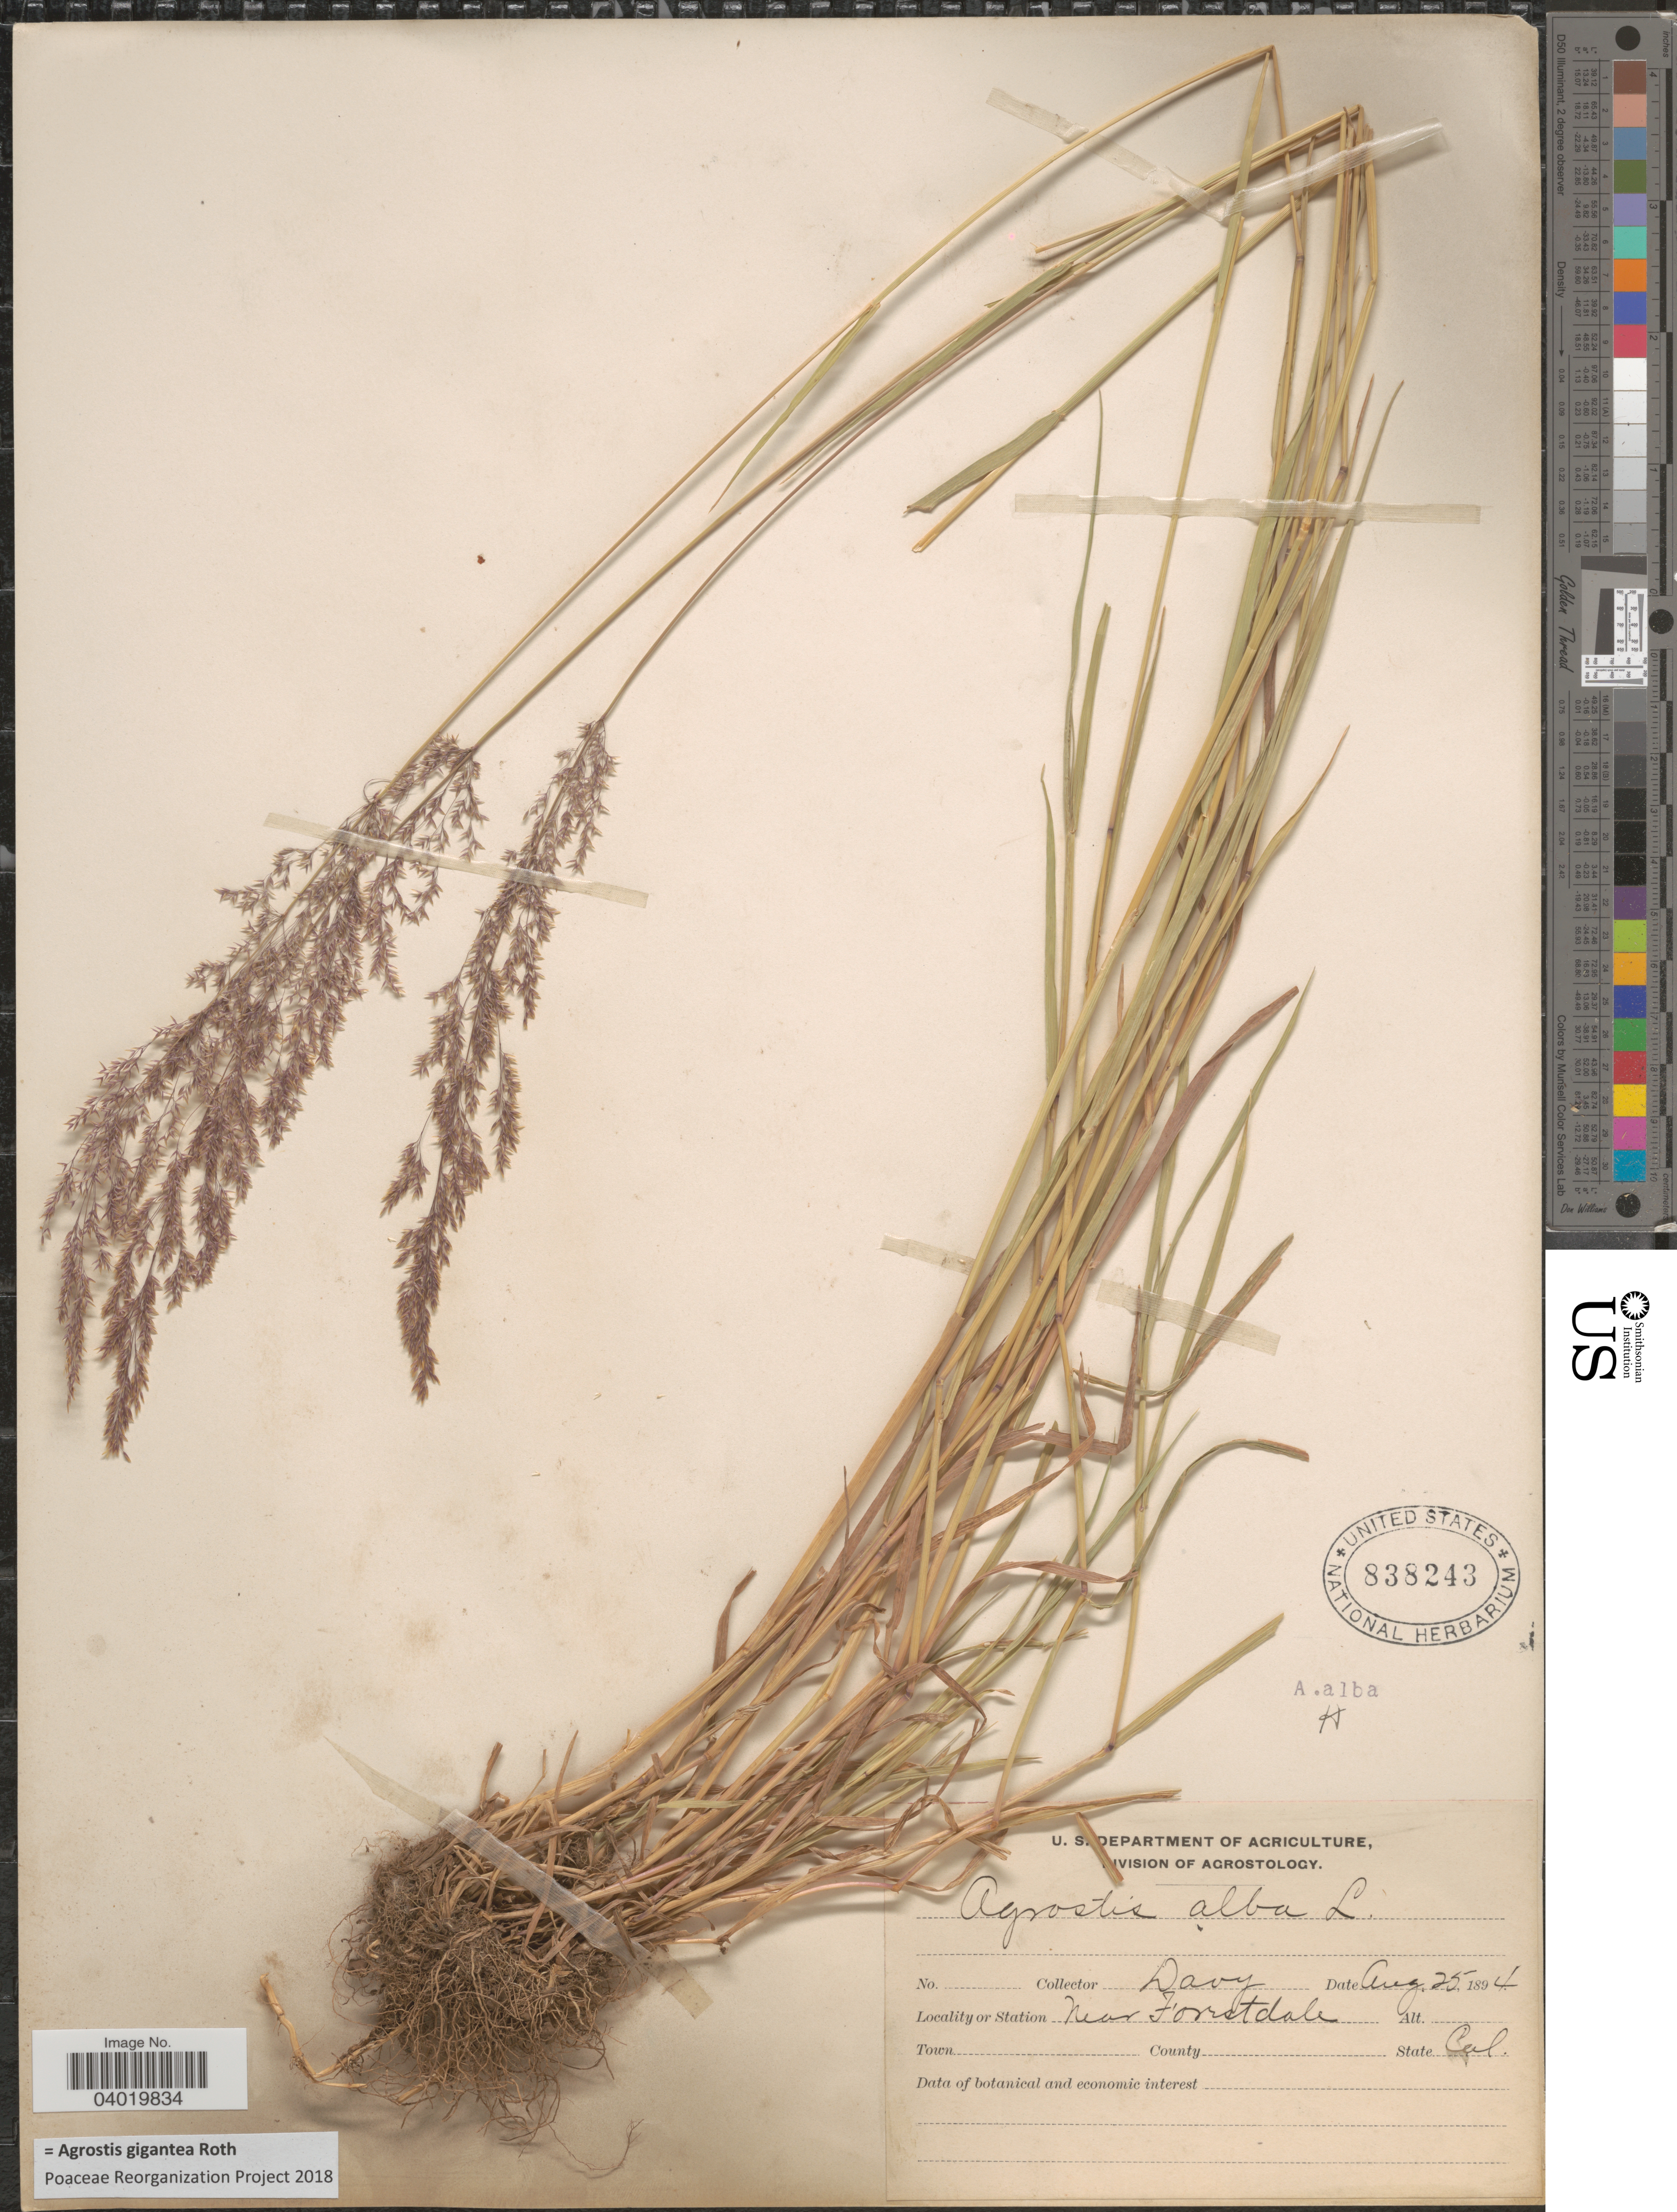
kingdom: Plantae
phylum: Tracheophyta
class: Liliopsida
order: Poales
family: Poaceae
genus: Agrostis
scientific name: Agrostis gigantea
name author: Roth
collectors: Davy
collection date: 1894-08-25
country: United States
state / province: California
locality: Station Near Forestdale.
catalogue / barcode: US 838243